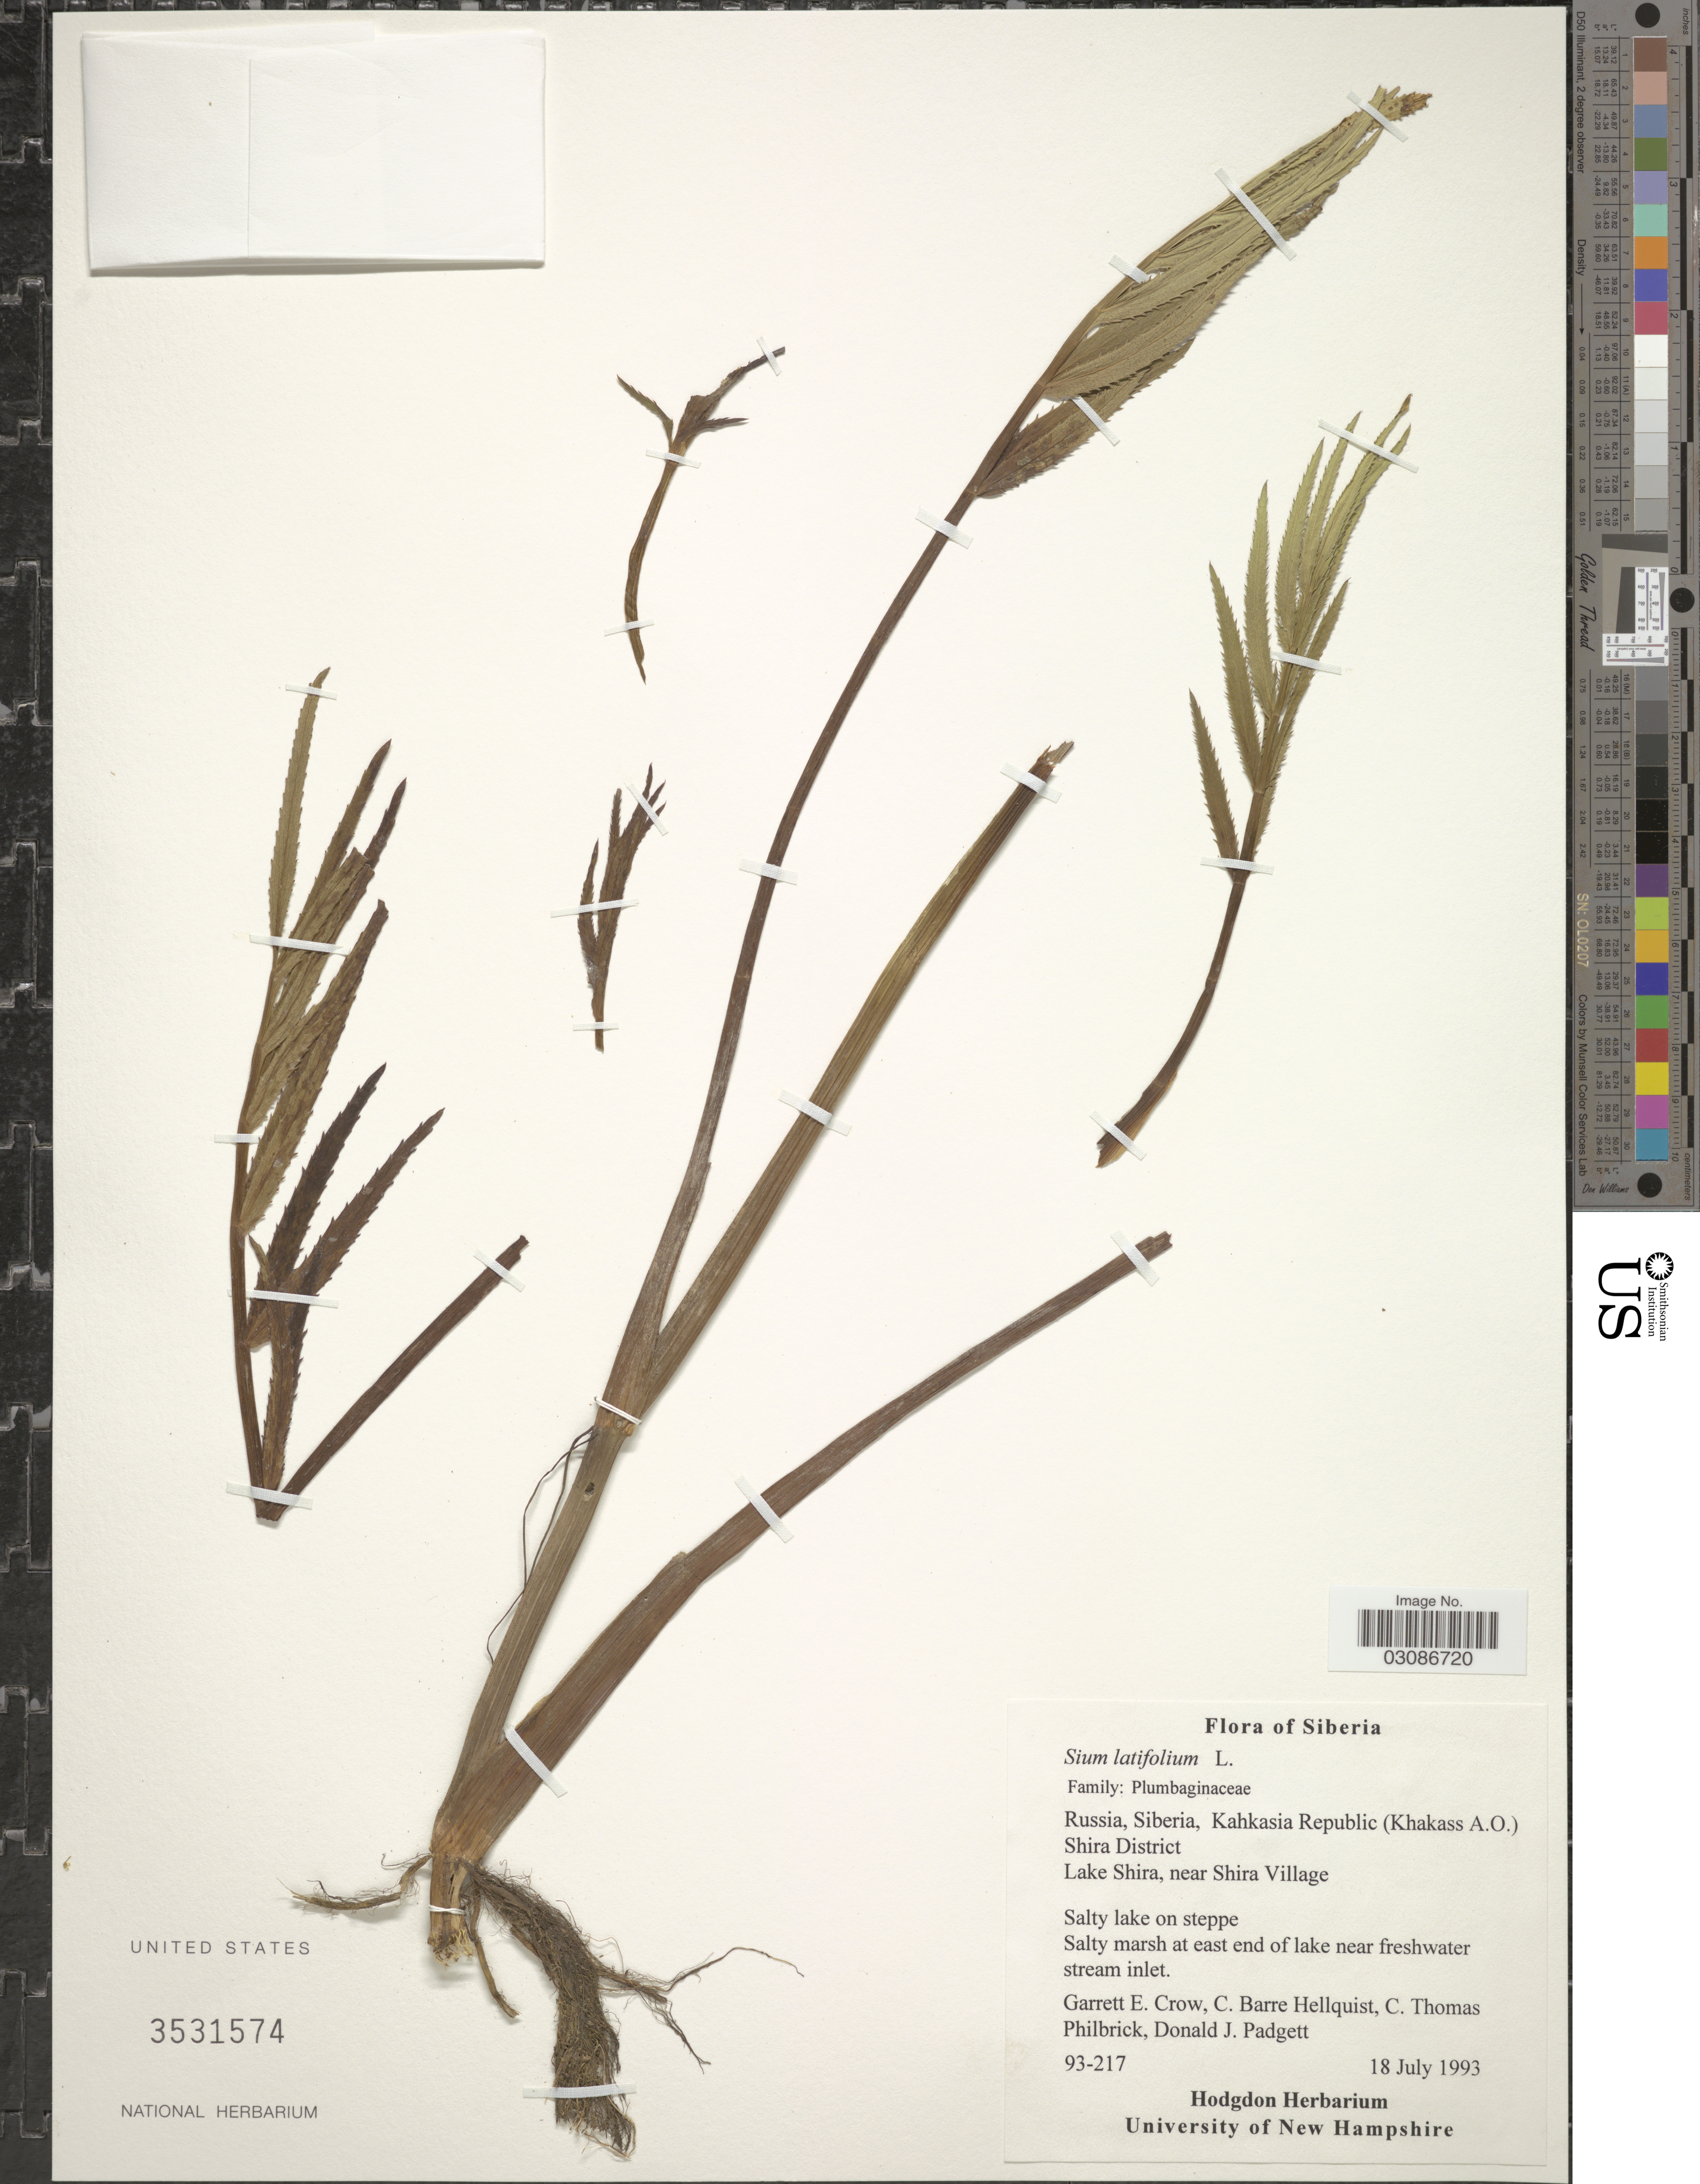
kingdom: Plantae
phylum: Tracheophyta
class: Magnoliopsida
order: Apiales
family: Apiaceae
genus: Sium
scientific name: Sium latijugum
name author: C.B. Clarke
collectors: G. E. Crow, C. Hellquist, C. Philbrick & D. Padgett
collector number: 93-217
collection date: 1993-07-18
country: Russian Federation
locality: Russia, Siberia, Kahkasia Republic (Khakass A. O.) Shira District. Lake Shira, near Shira Village.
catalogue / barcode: US 3531574